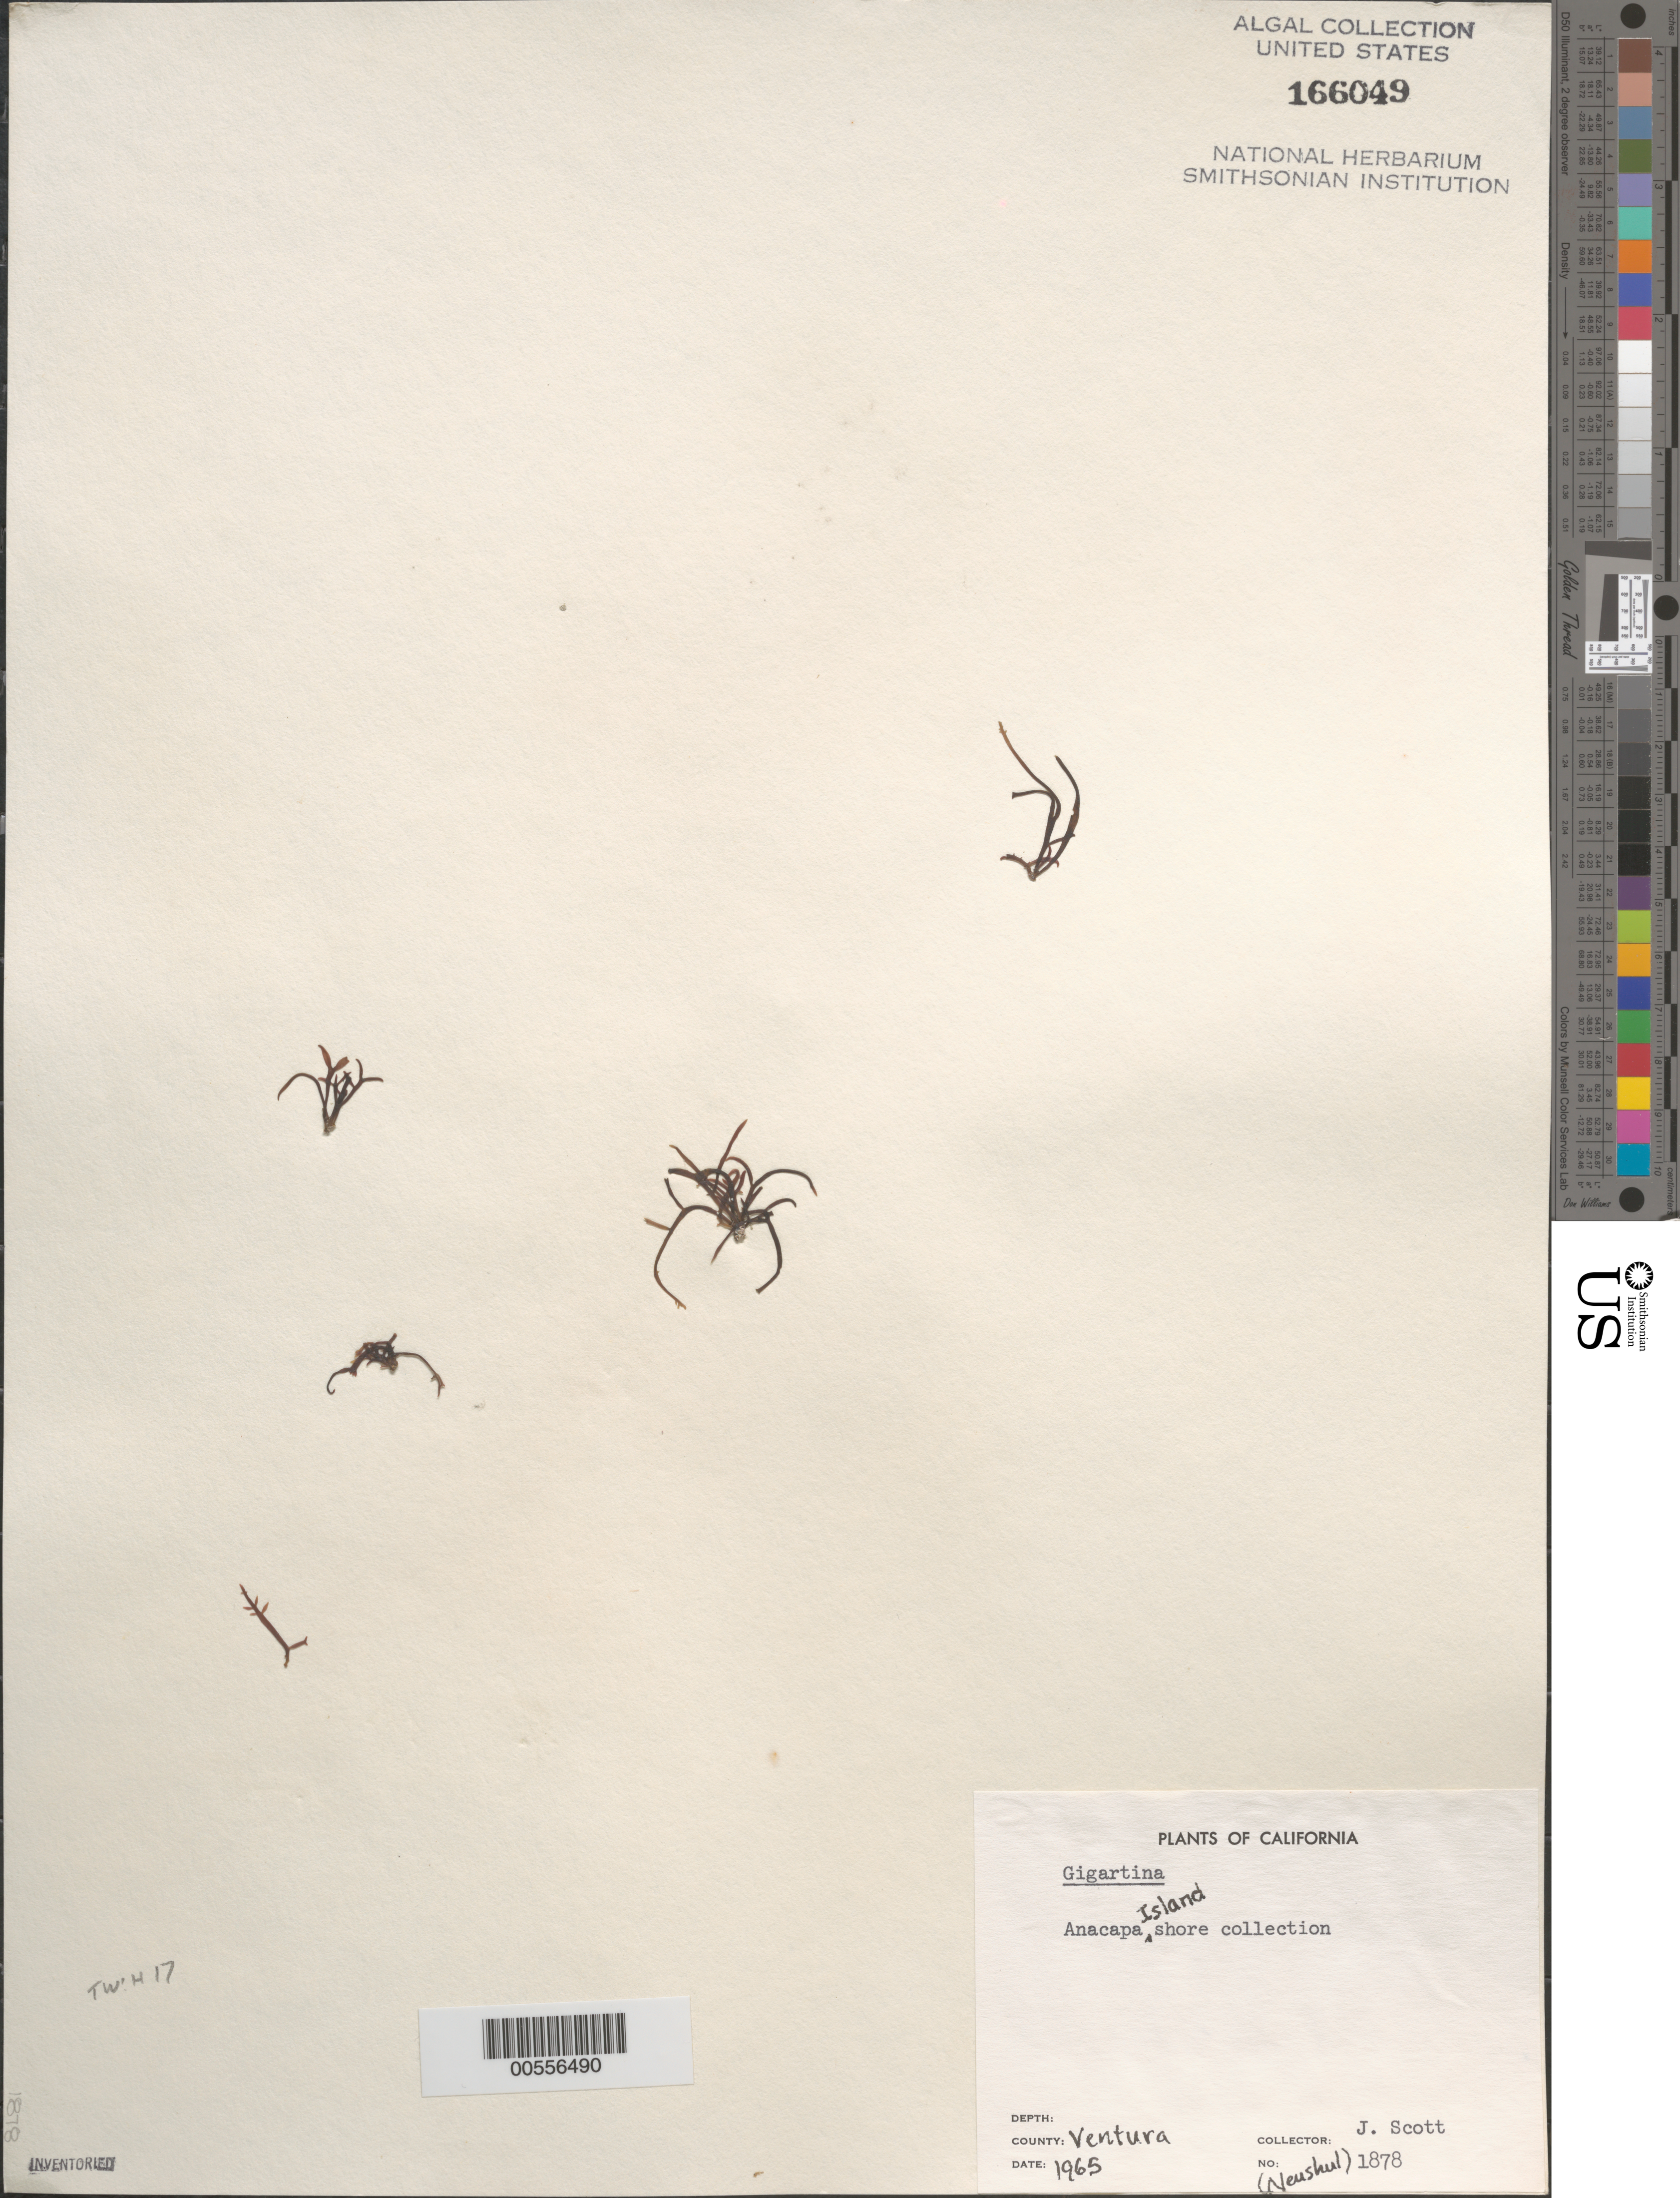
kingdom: Plantae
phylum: Rhodophyta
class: Florideophyceae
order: Gigartinales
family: Gigartinaceae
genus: Gigartina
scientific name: Gigartina sp.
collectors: J. Scott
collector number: Neushul 1878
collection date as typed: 1965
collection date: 1965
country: United States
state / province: California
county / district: Ventura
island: Anacapa Island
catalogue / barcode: US 166049